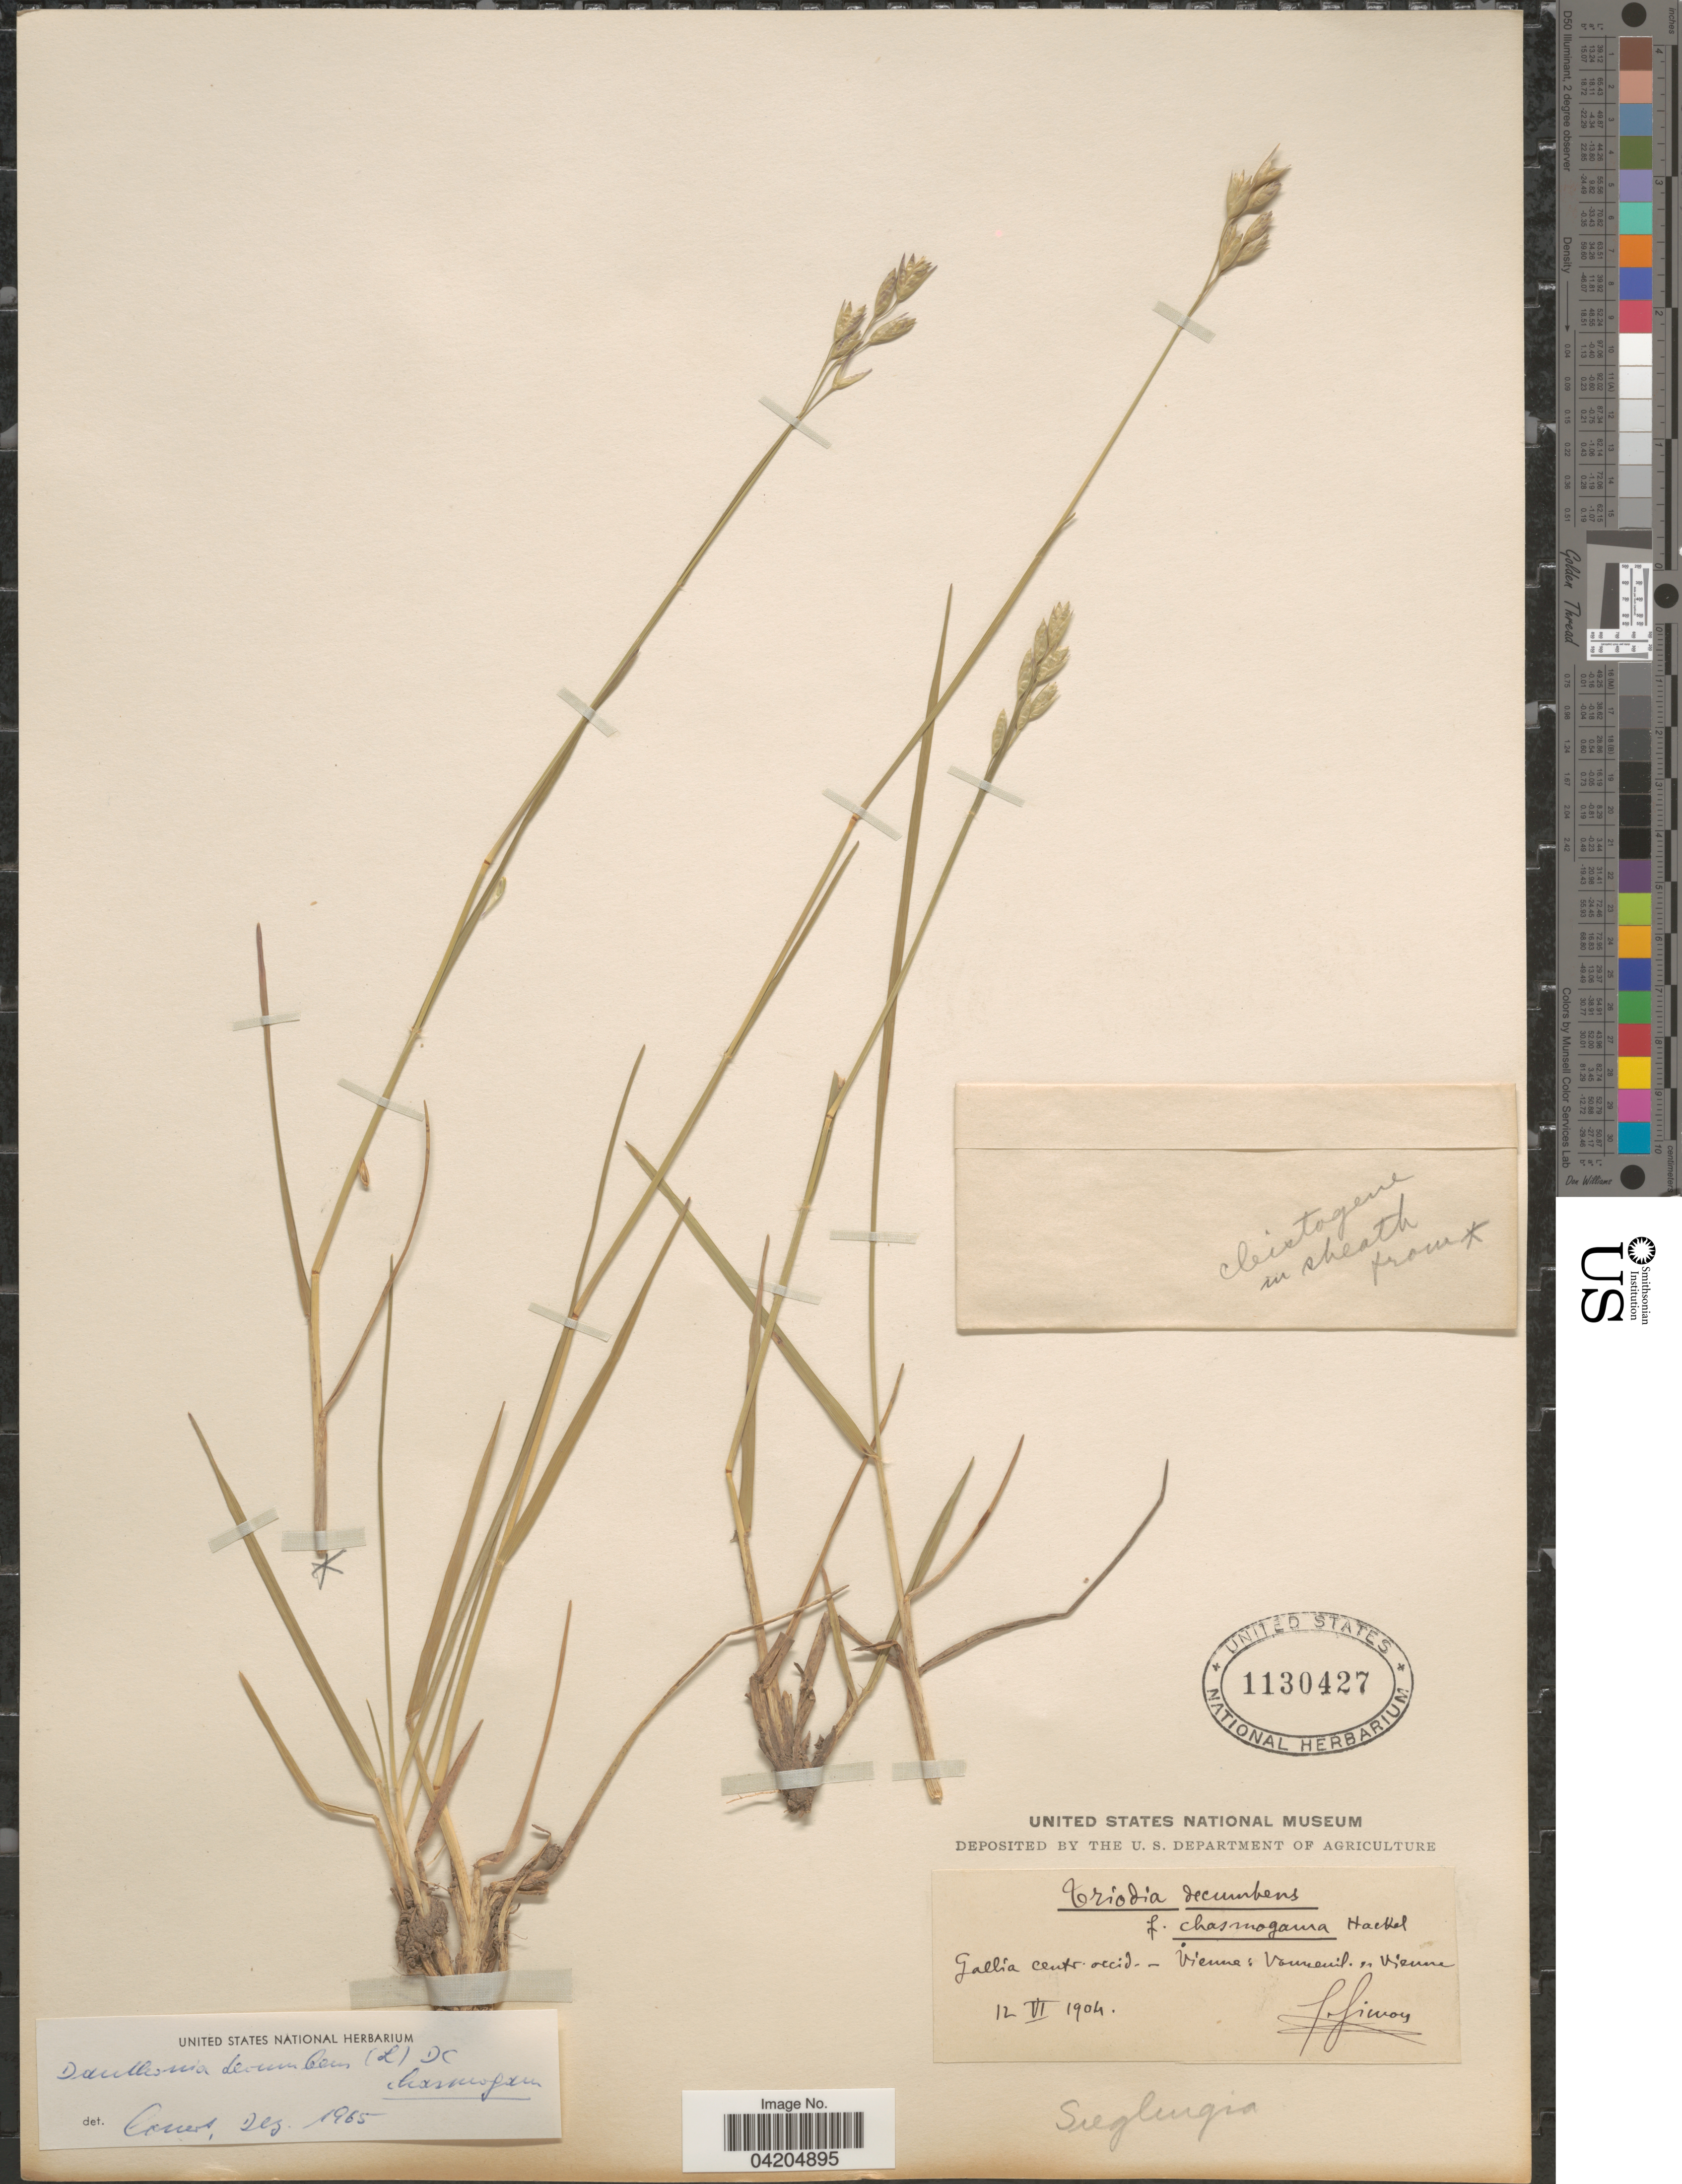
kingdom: Plantae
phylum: Tracheophyta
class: Liliopsida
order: Poales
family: Poaceae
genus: Danthonia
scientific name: Danthonia decumbens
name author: (L.) DC.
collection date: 1904-06-12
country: France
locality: Gallia centr. occid. - Vienne: Vouneuil-s-Vienne.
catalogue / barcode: US 1130427